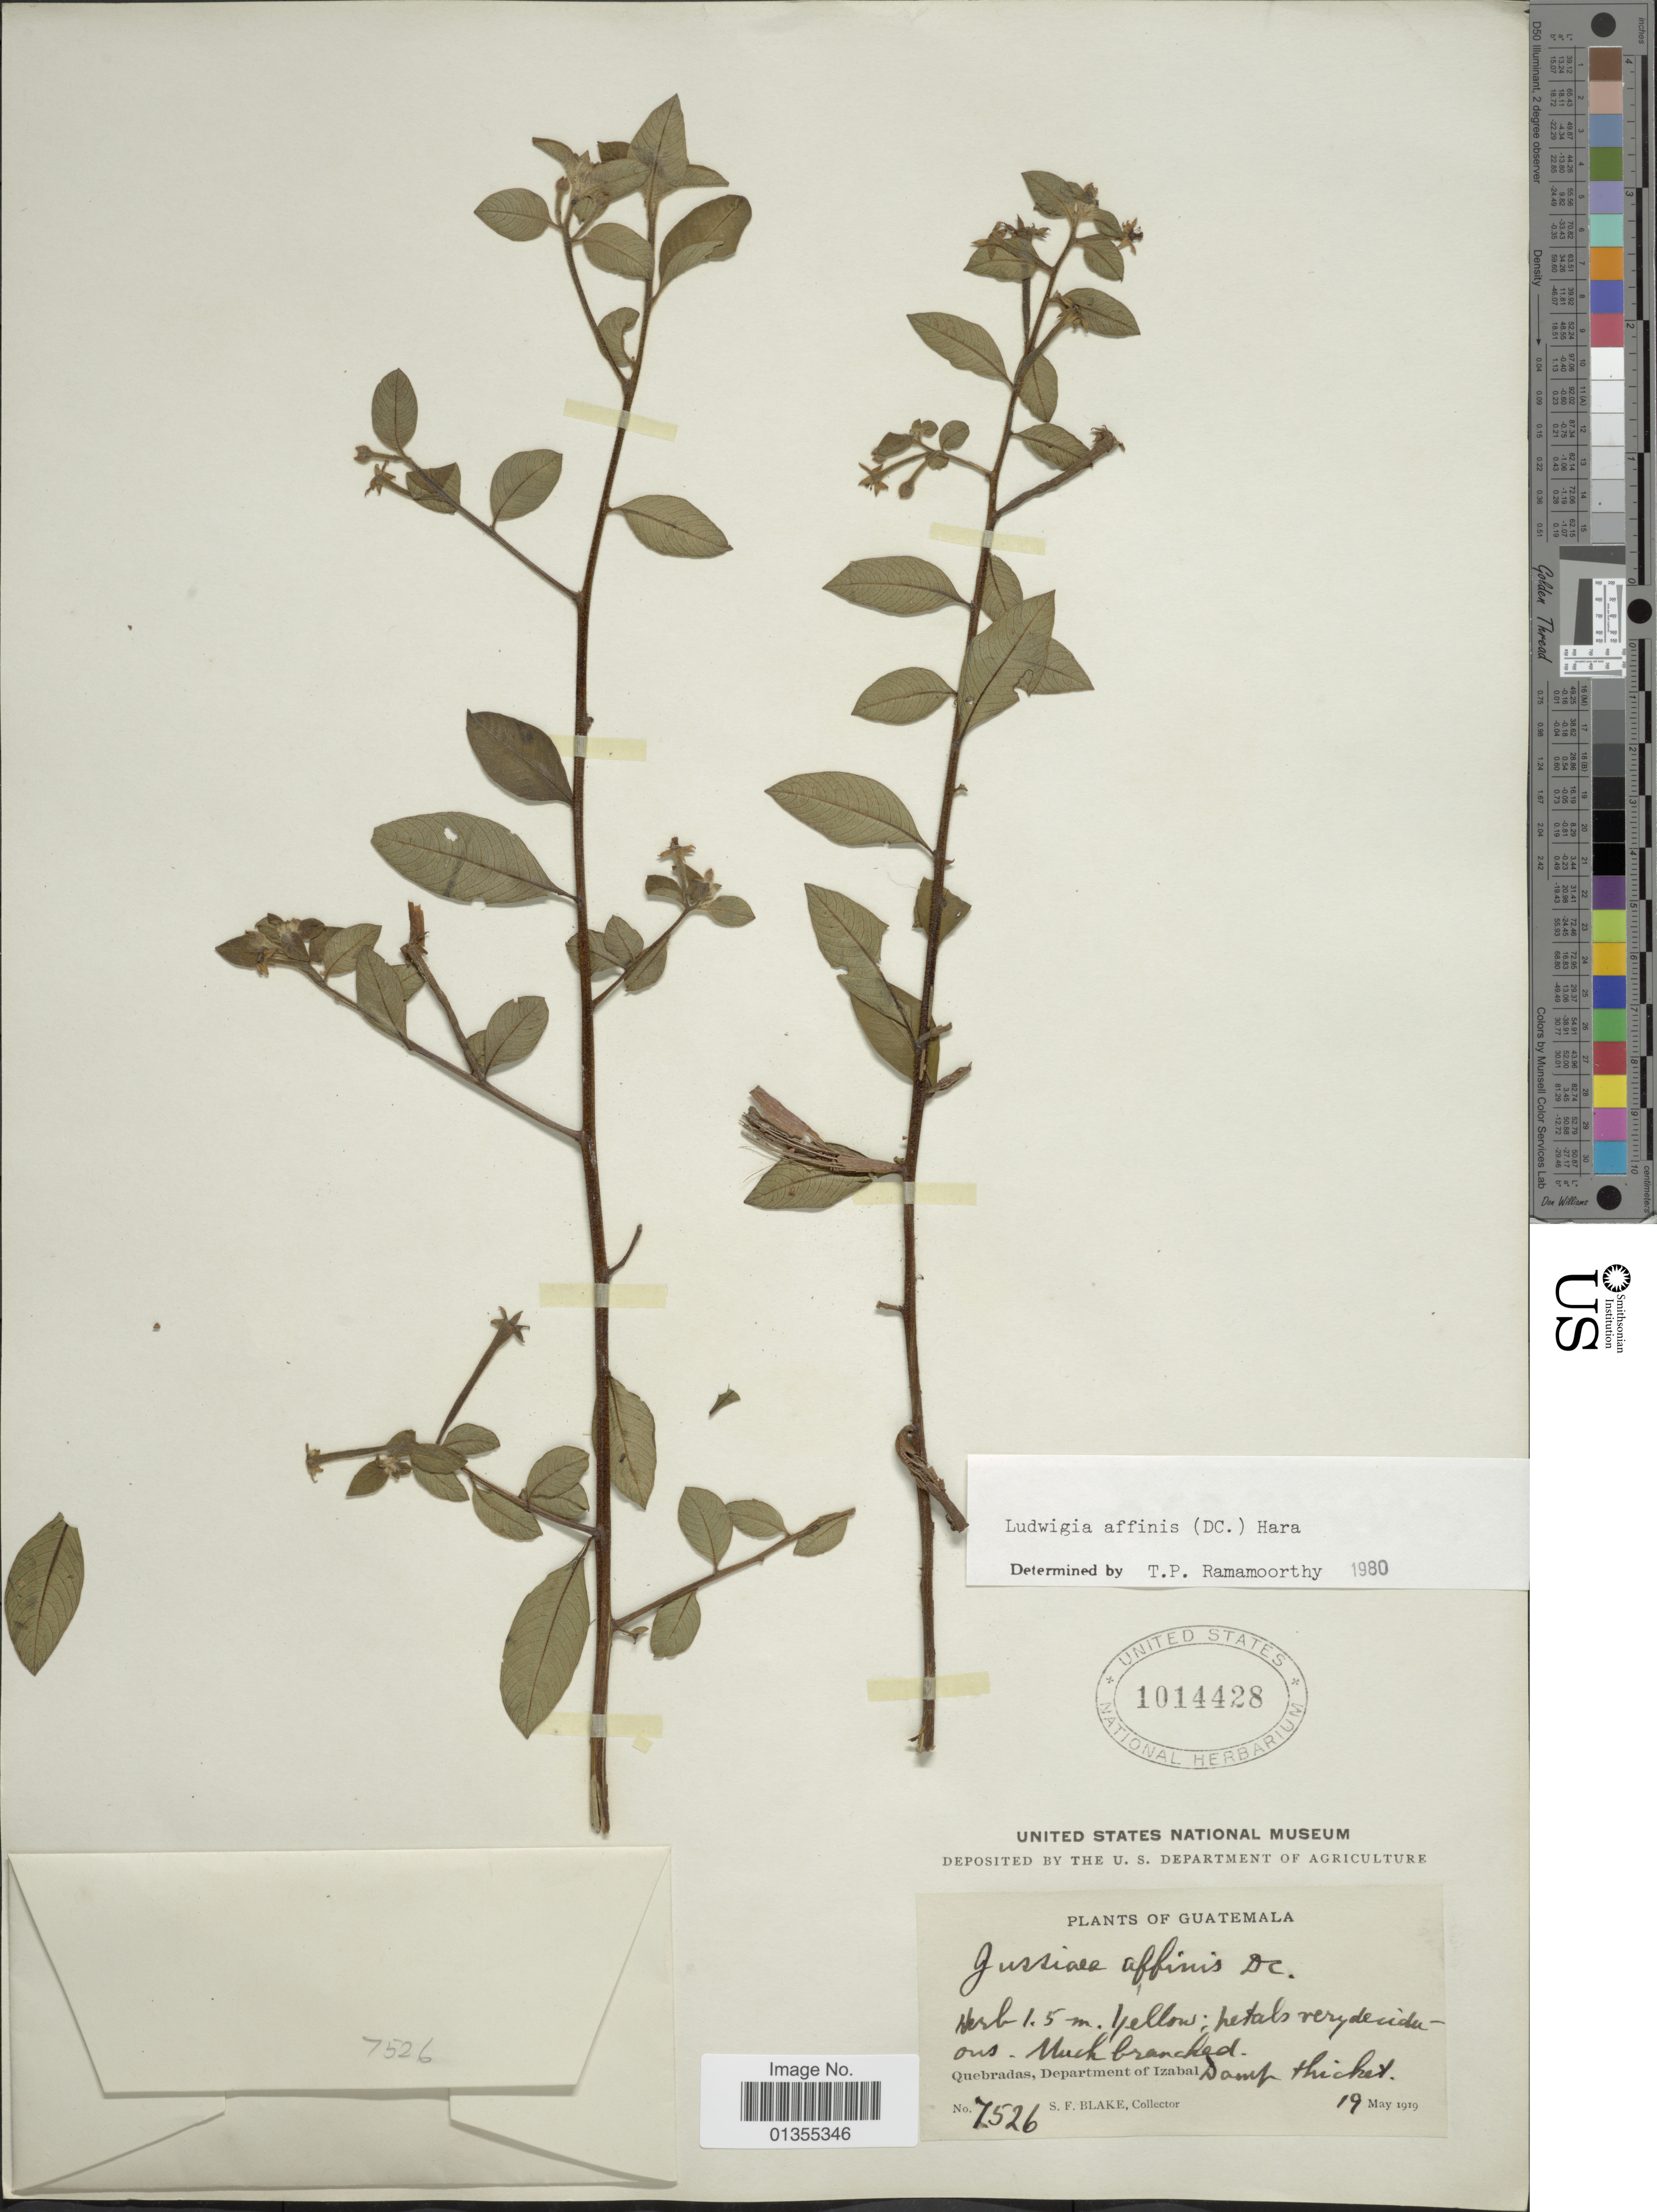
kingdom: Plantae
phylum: Tracheophyta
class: Magnoliopsida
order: Myrtales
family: Onagraceae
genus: Ludwigia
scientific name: Ludwigia affinis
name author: (DC.) H. Hara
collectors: S. Blake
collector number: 7526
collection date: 1919-05-19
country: Guatemala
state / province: Izabal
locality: Quebradas, Department of Izabal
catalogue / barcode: US 1014428